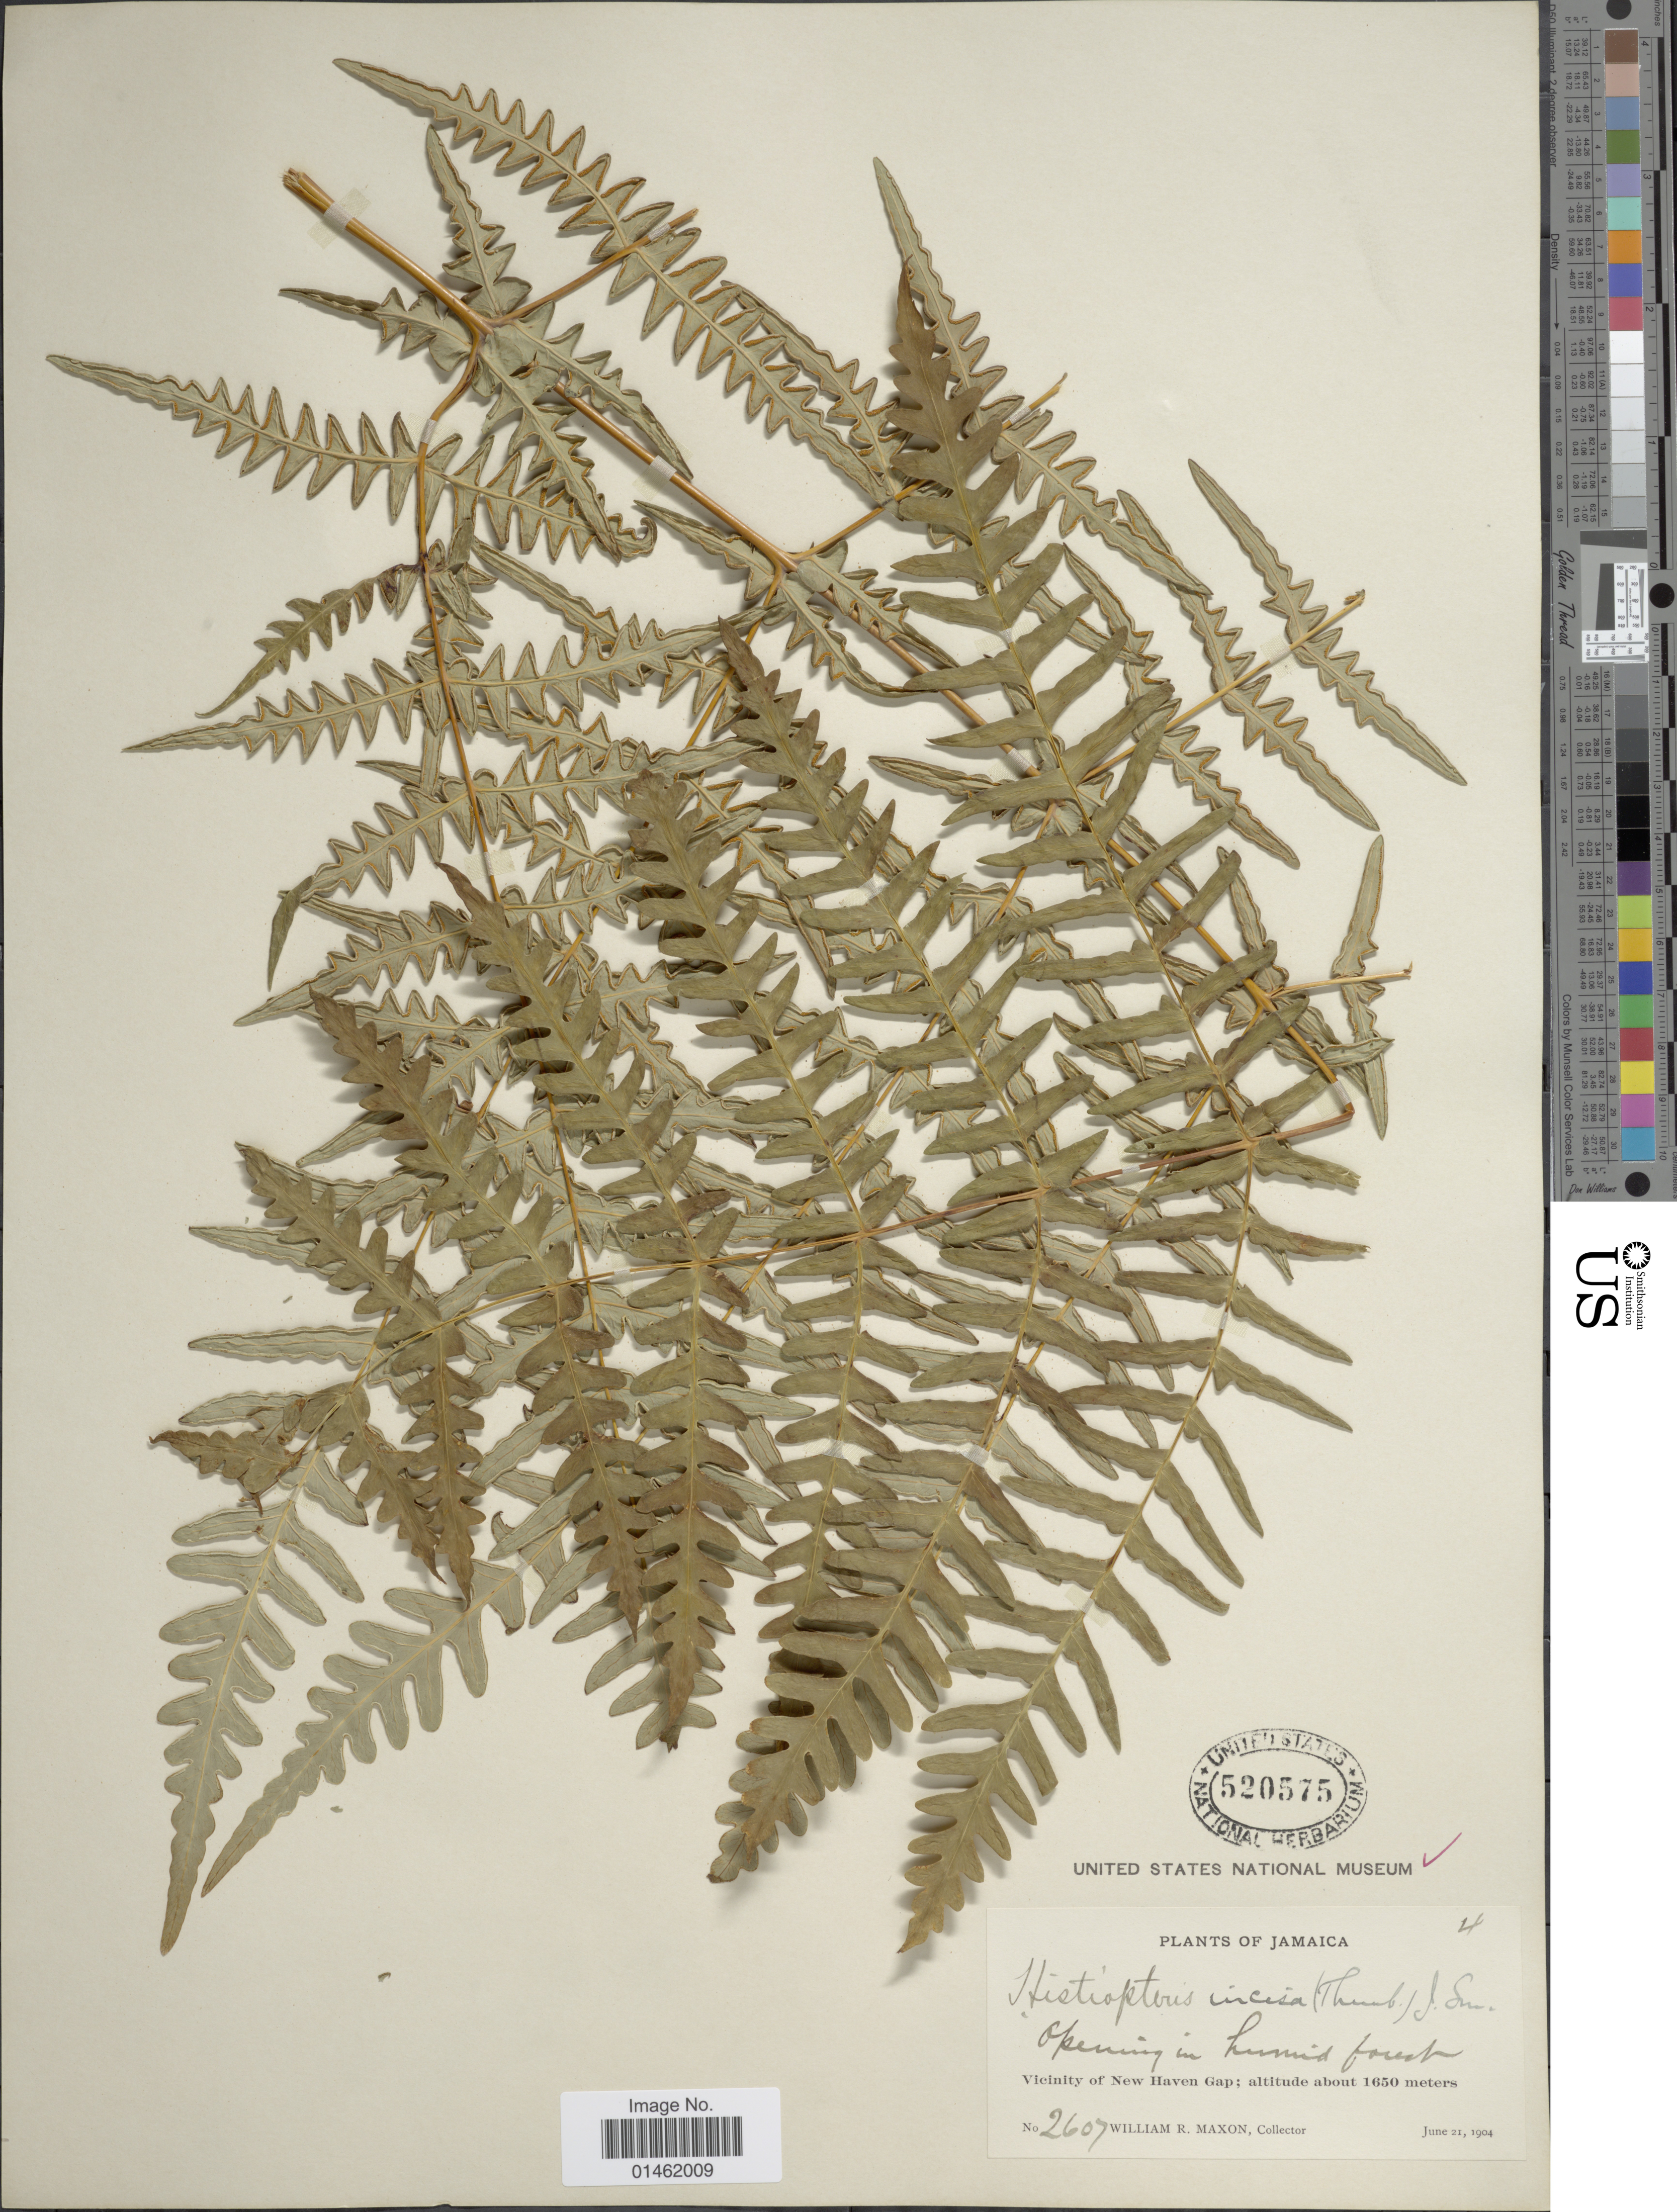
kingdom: Plantae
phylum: Tracheophyta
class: Polypodiopsida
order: Polypodiales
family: Dennstaedtiaceae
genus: Histiopteris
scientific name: Histiopteris incisa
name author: (Thunb.) J. Sm.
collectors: W. R. Maxon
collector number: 2607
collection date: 1904-06-21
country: Jamaica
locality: Vicinity of New Haven Gap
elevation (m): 1650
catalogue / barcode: US 520575